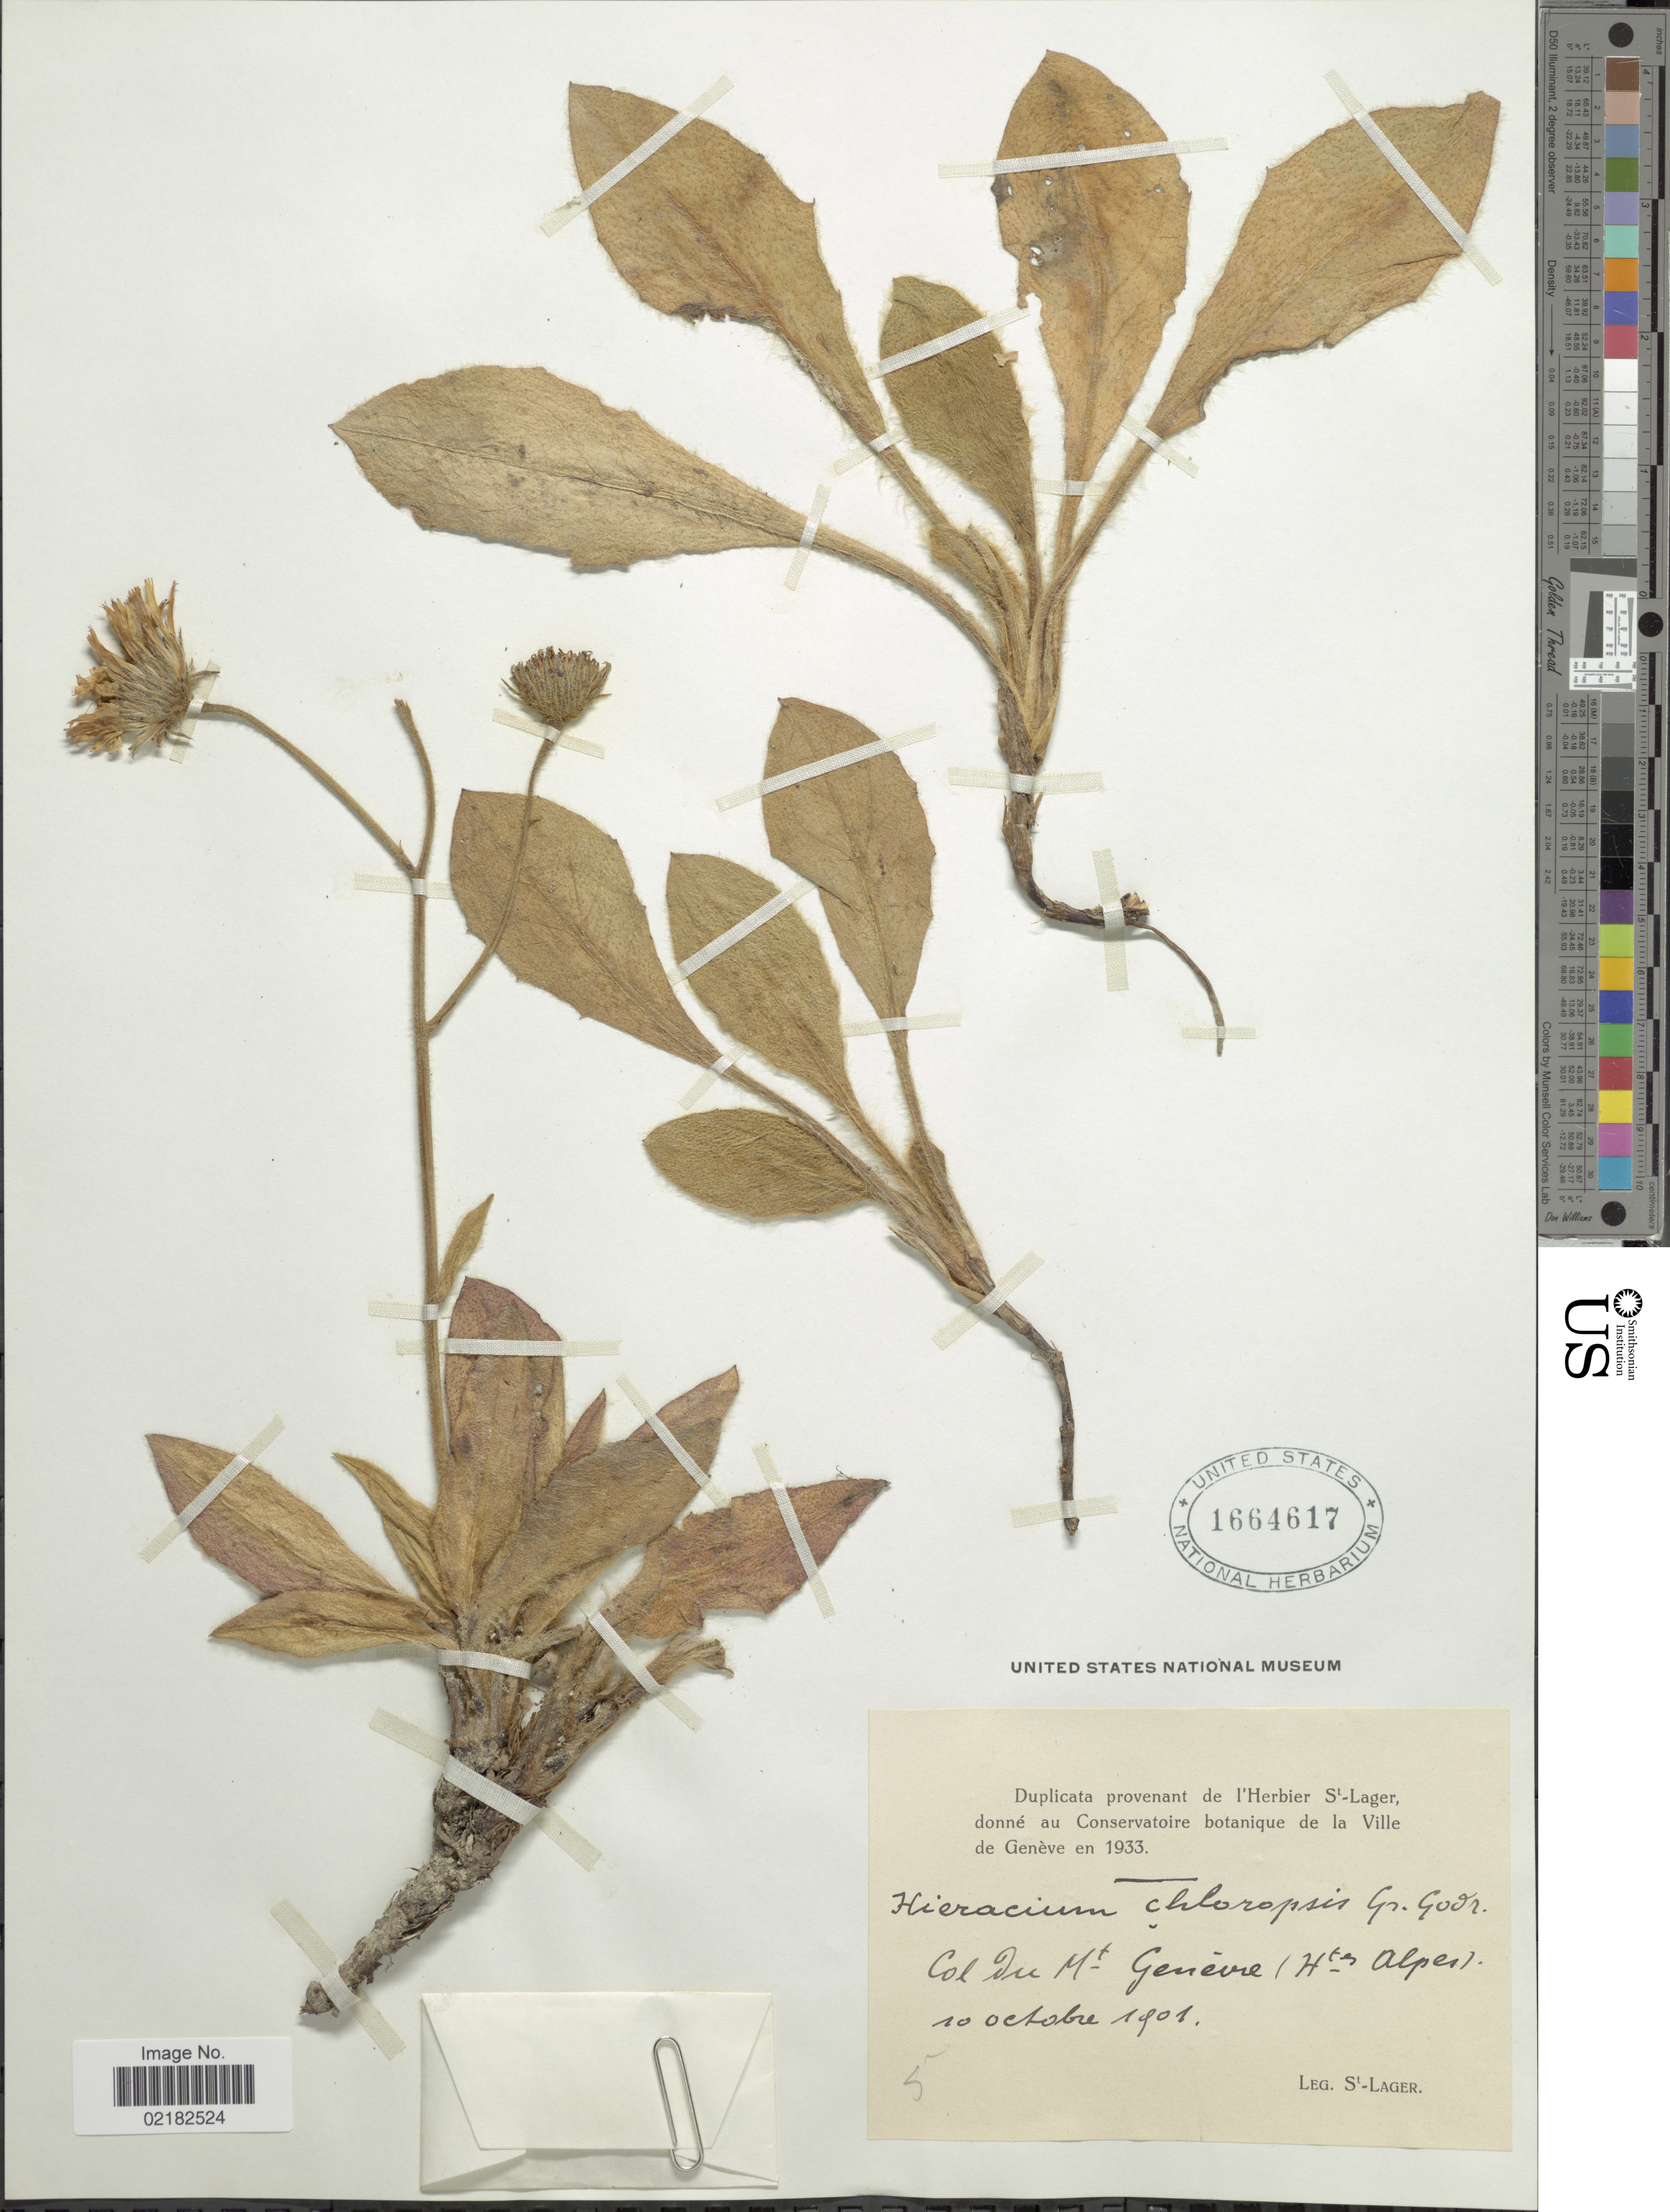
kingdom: Plantae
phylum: Tracheophyta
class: Magnoliopsida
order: Asterales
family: Asteraceae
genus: Hieracium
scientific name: Hieracium chloropsis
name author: Gren. & Godr.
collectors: -. St. Lager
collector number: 5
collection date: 1901-10-10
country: France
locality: Col du Mt Genevre (Htes Alpes)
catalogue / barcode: US 1664617